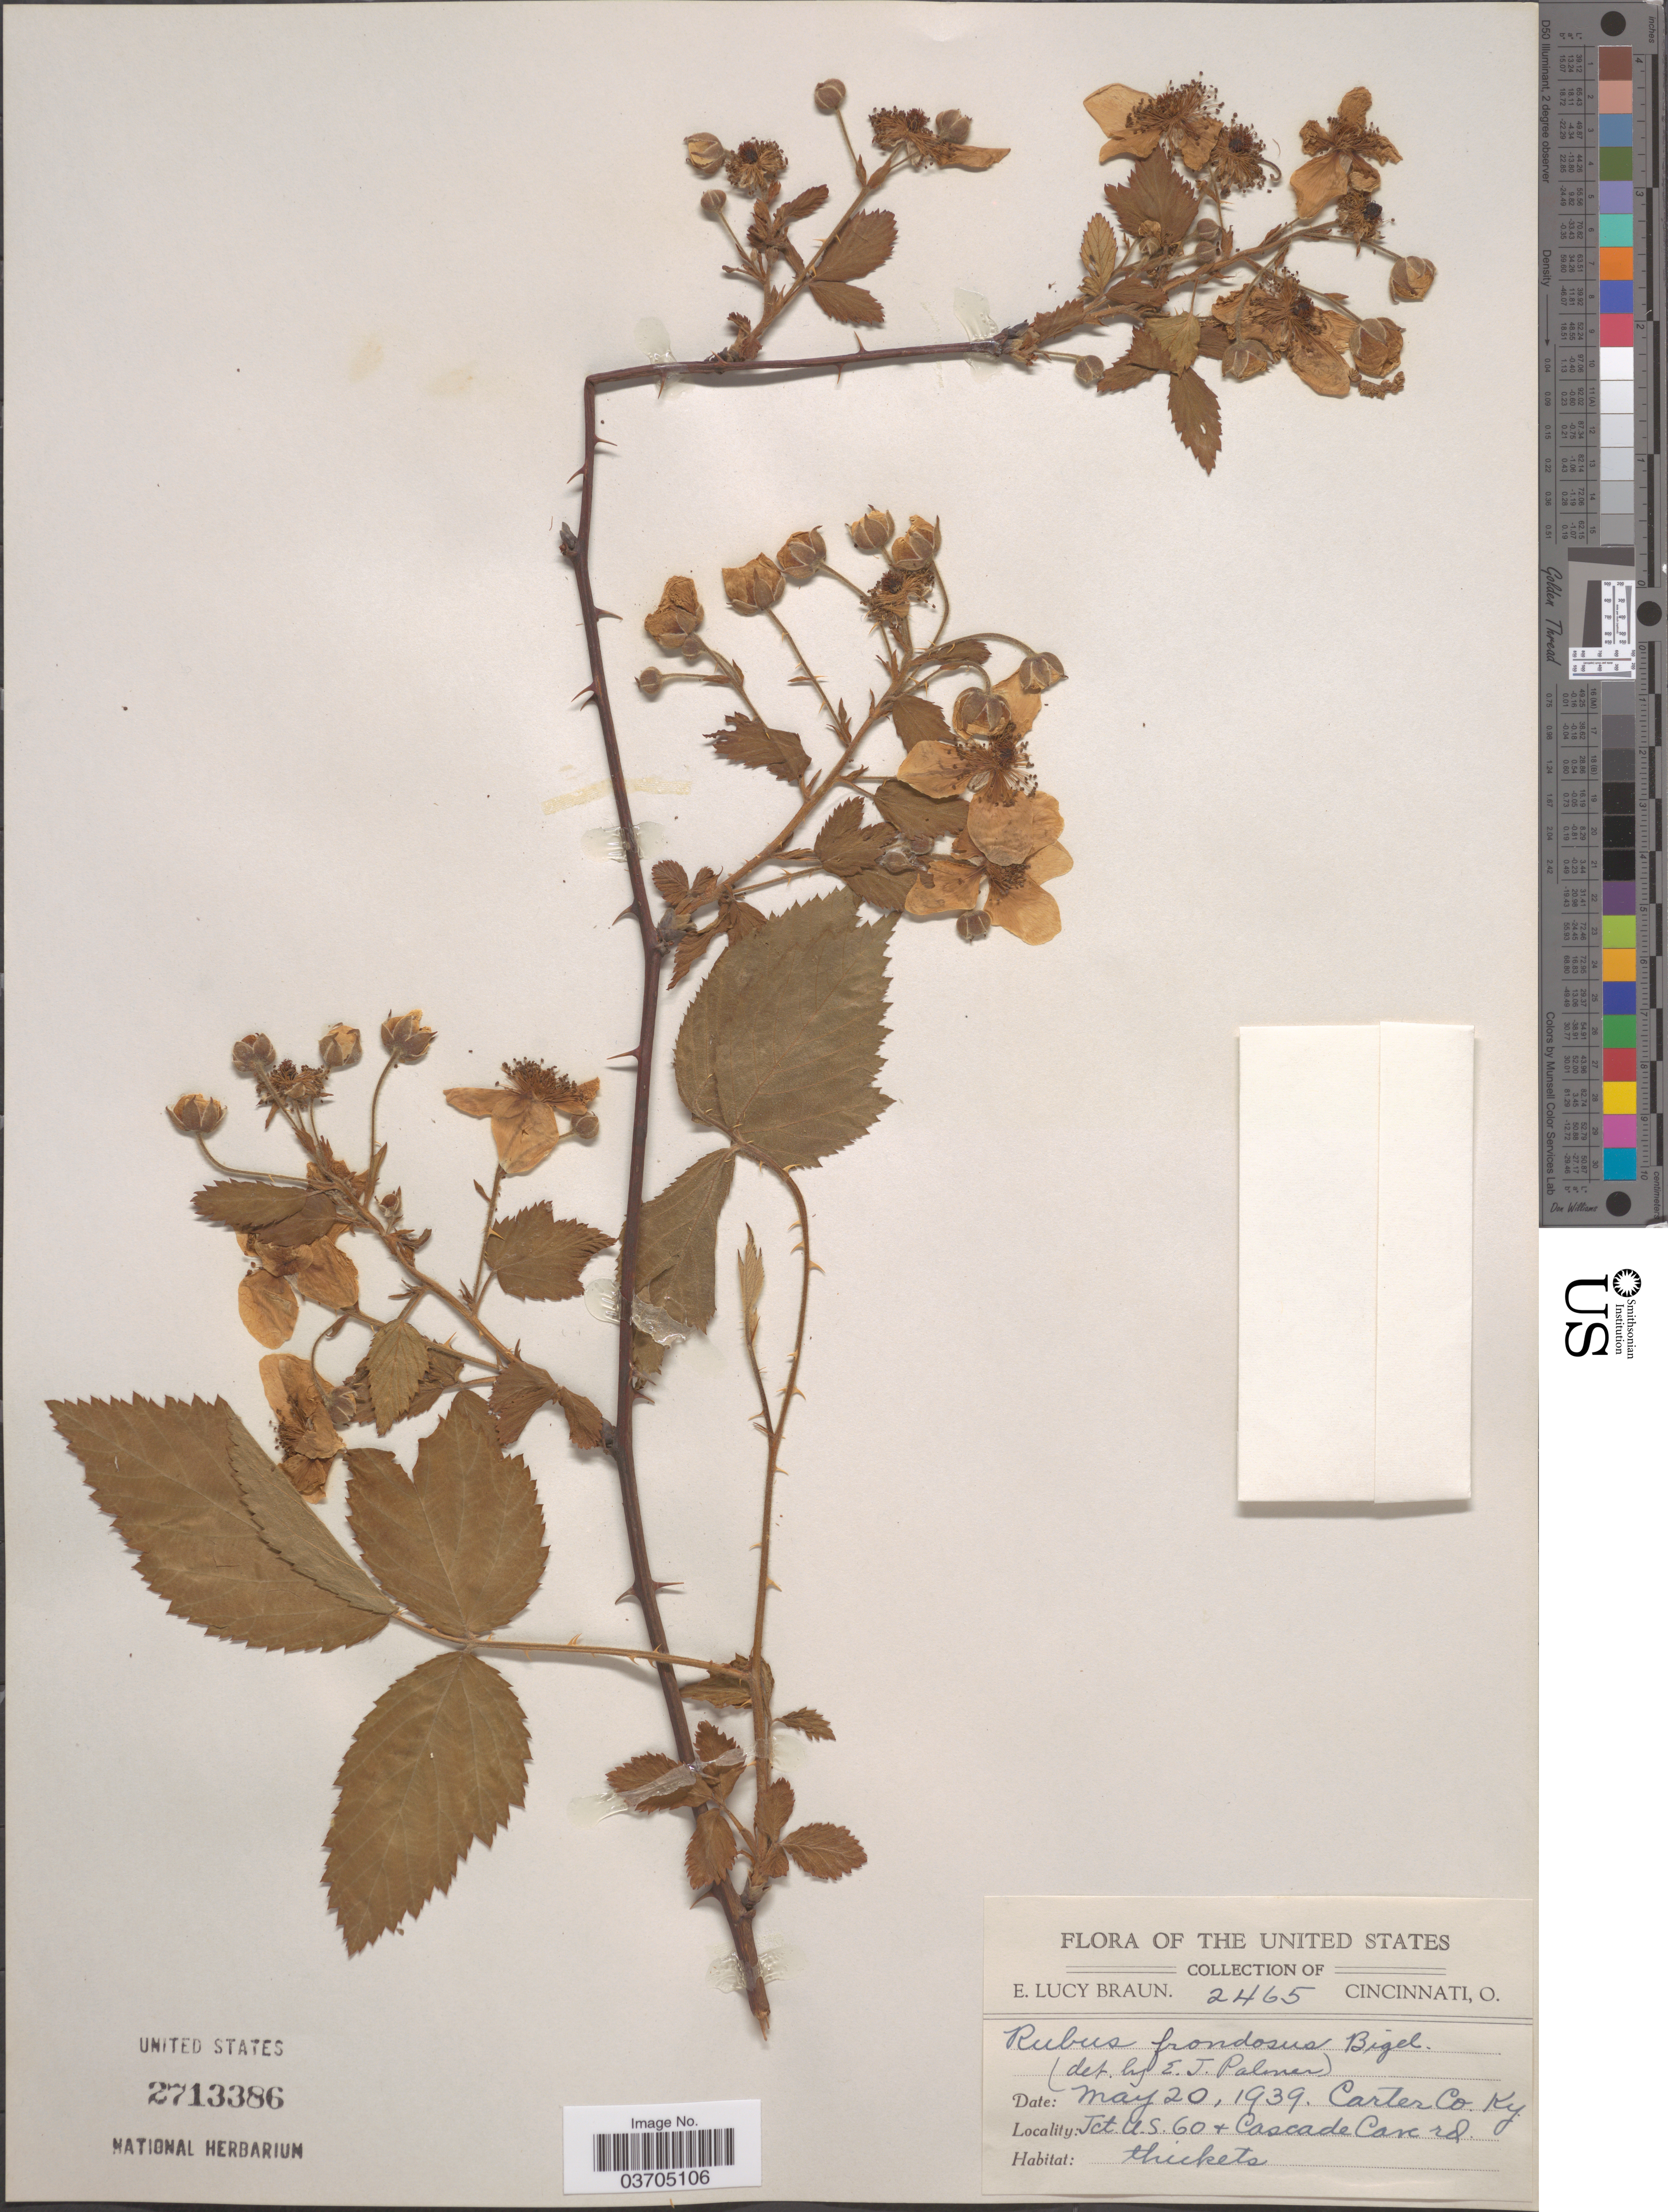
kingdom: Plantae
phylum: Tracheophyta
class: Magnoliopsida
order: Rosales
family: Rosaceae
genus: Rubus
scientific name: Rubus frondosus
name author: Bigelow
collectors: E. L. Braun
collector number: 2465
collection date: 1939-05-20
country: United States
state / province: Kentucky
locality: Carter Co. Jct U.S. 60 + Cascade Cave rd.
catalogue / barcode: US 2713386